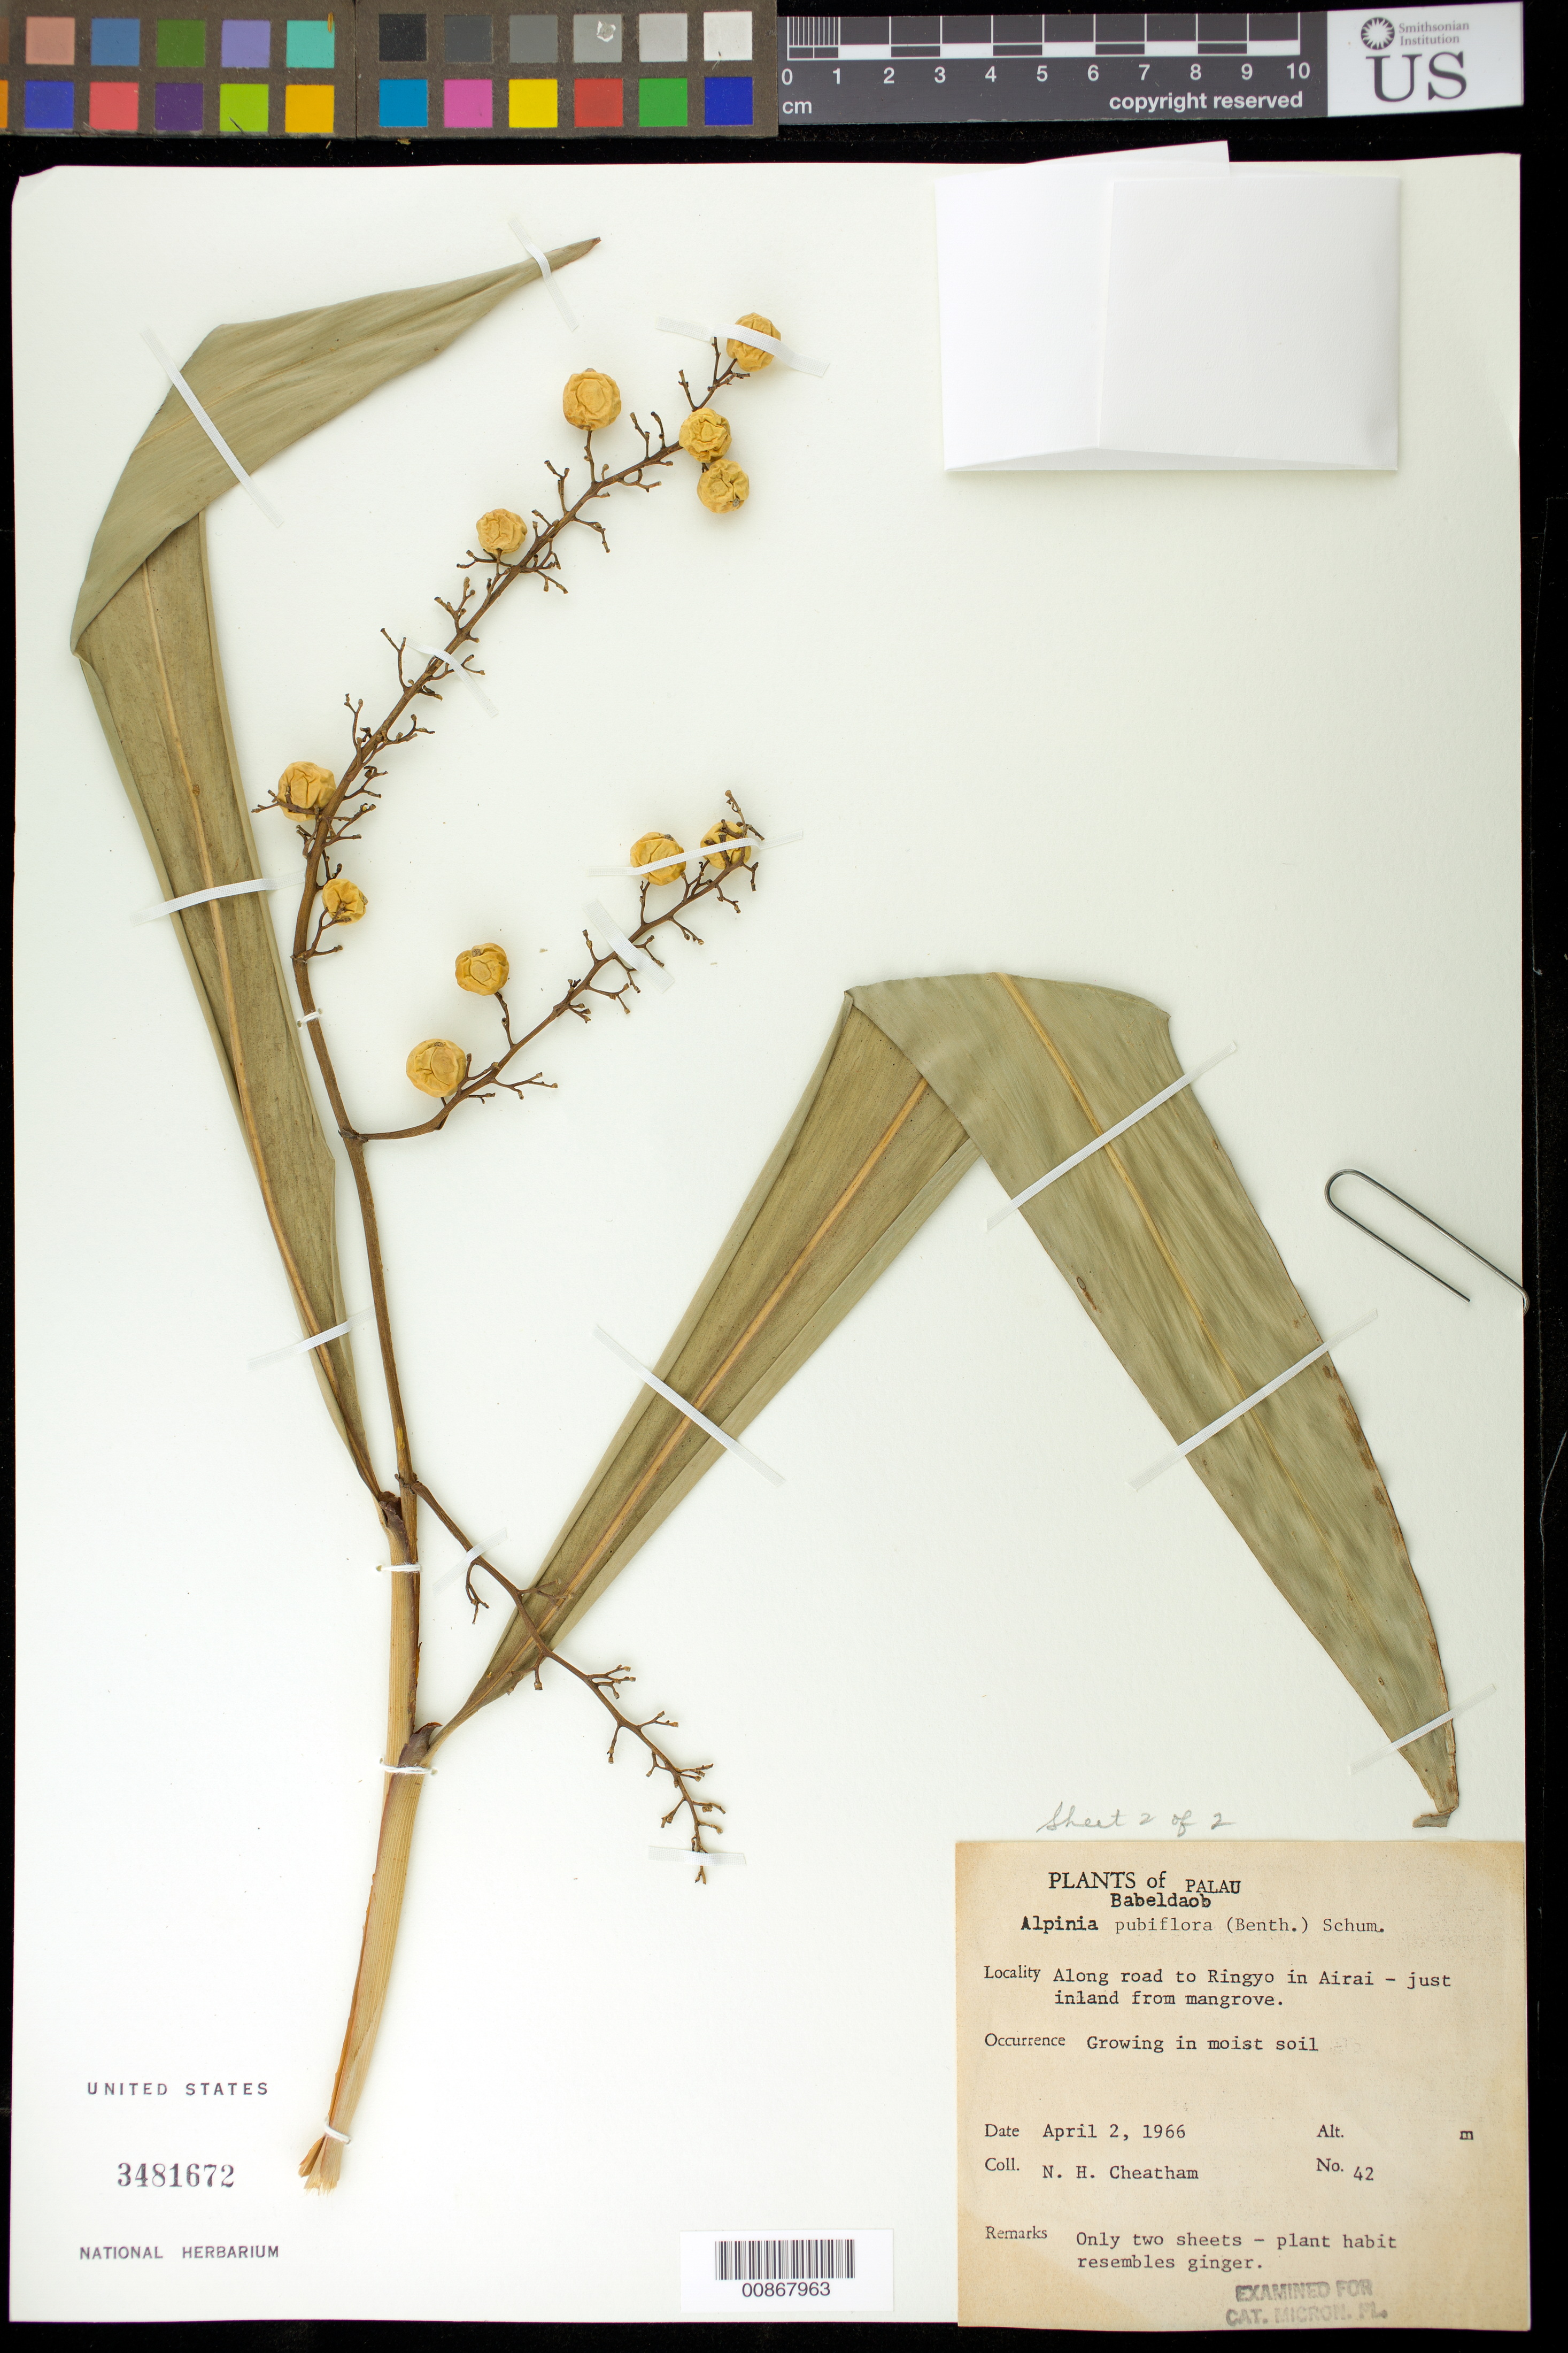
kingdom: Plantae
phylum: Tracheophyta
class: Liliopsida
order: Zingiberales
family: Zingiberaceae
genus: Alpinia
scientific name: Alpinia pubiflora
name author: (Benth.) K. Schum.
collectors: N. H. Cheatham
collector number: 42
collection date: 1996-04-02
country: Palau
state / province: Palau Islands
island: Babeldaob [Babelthuap]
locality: Along road to Ringyo in Airai, just inland from mangrove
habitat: Growing in moist soil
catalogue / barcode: US 3481672